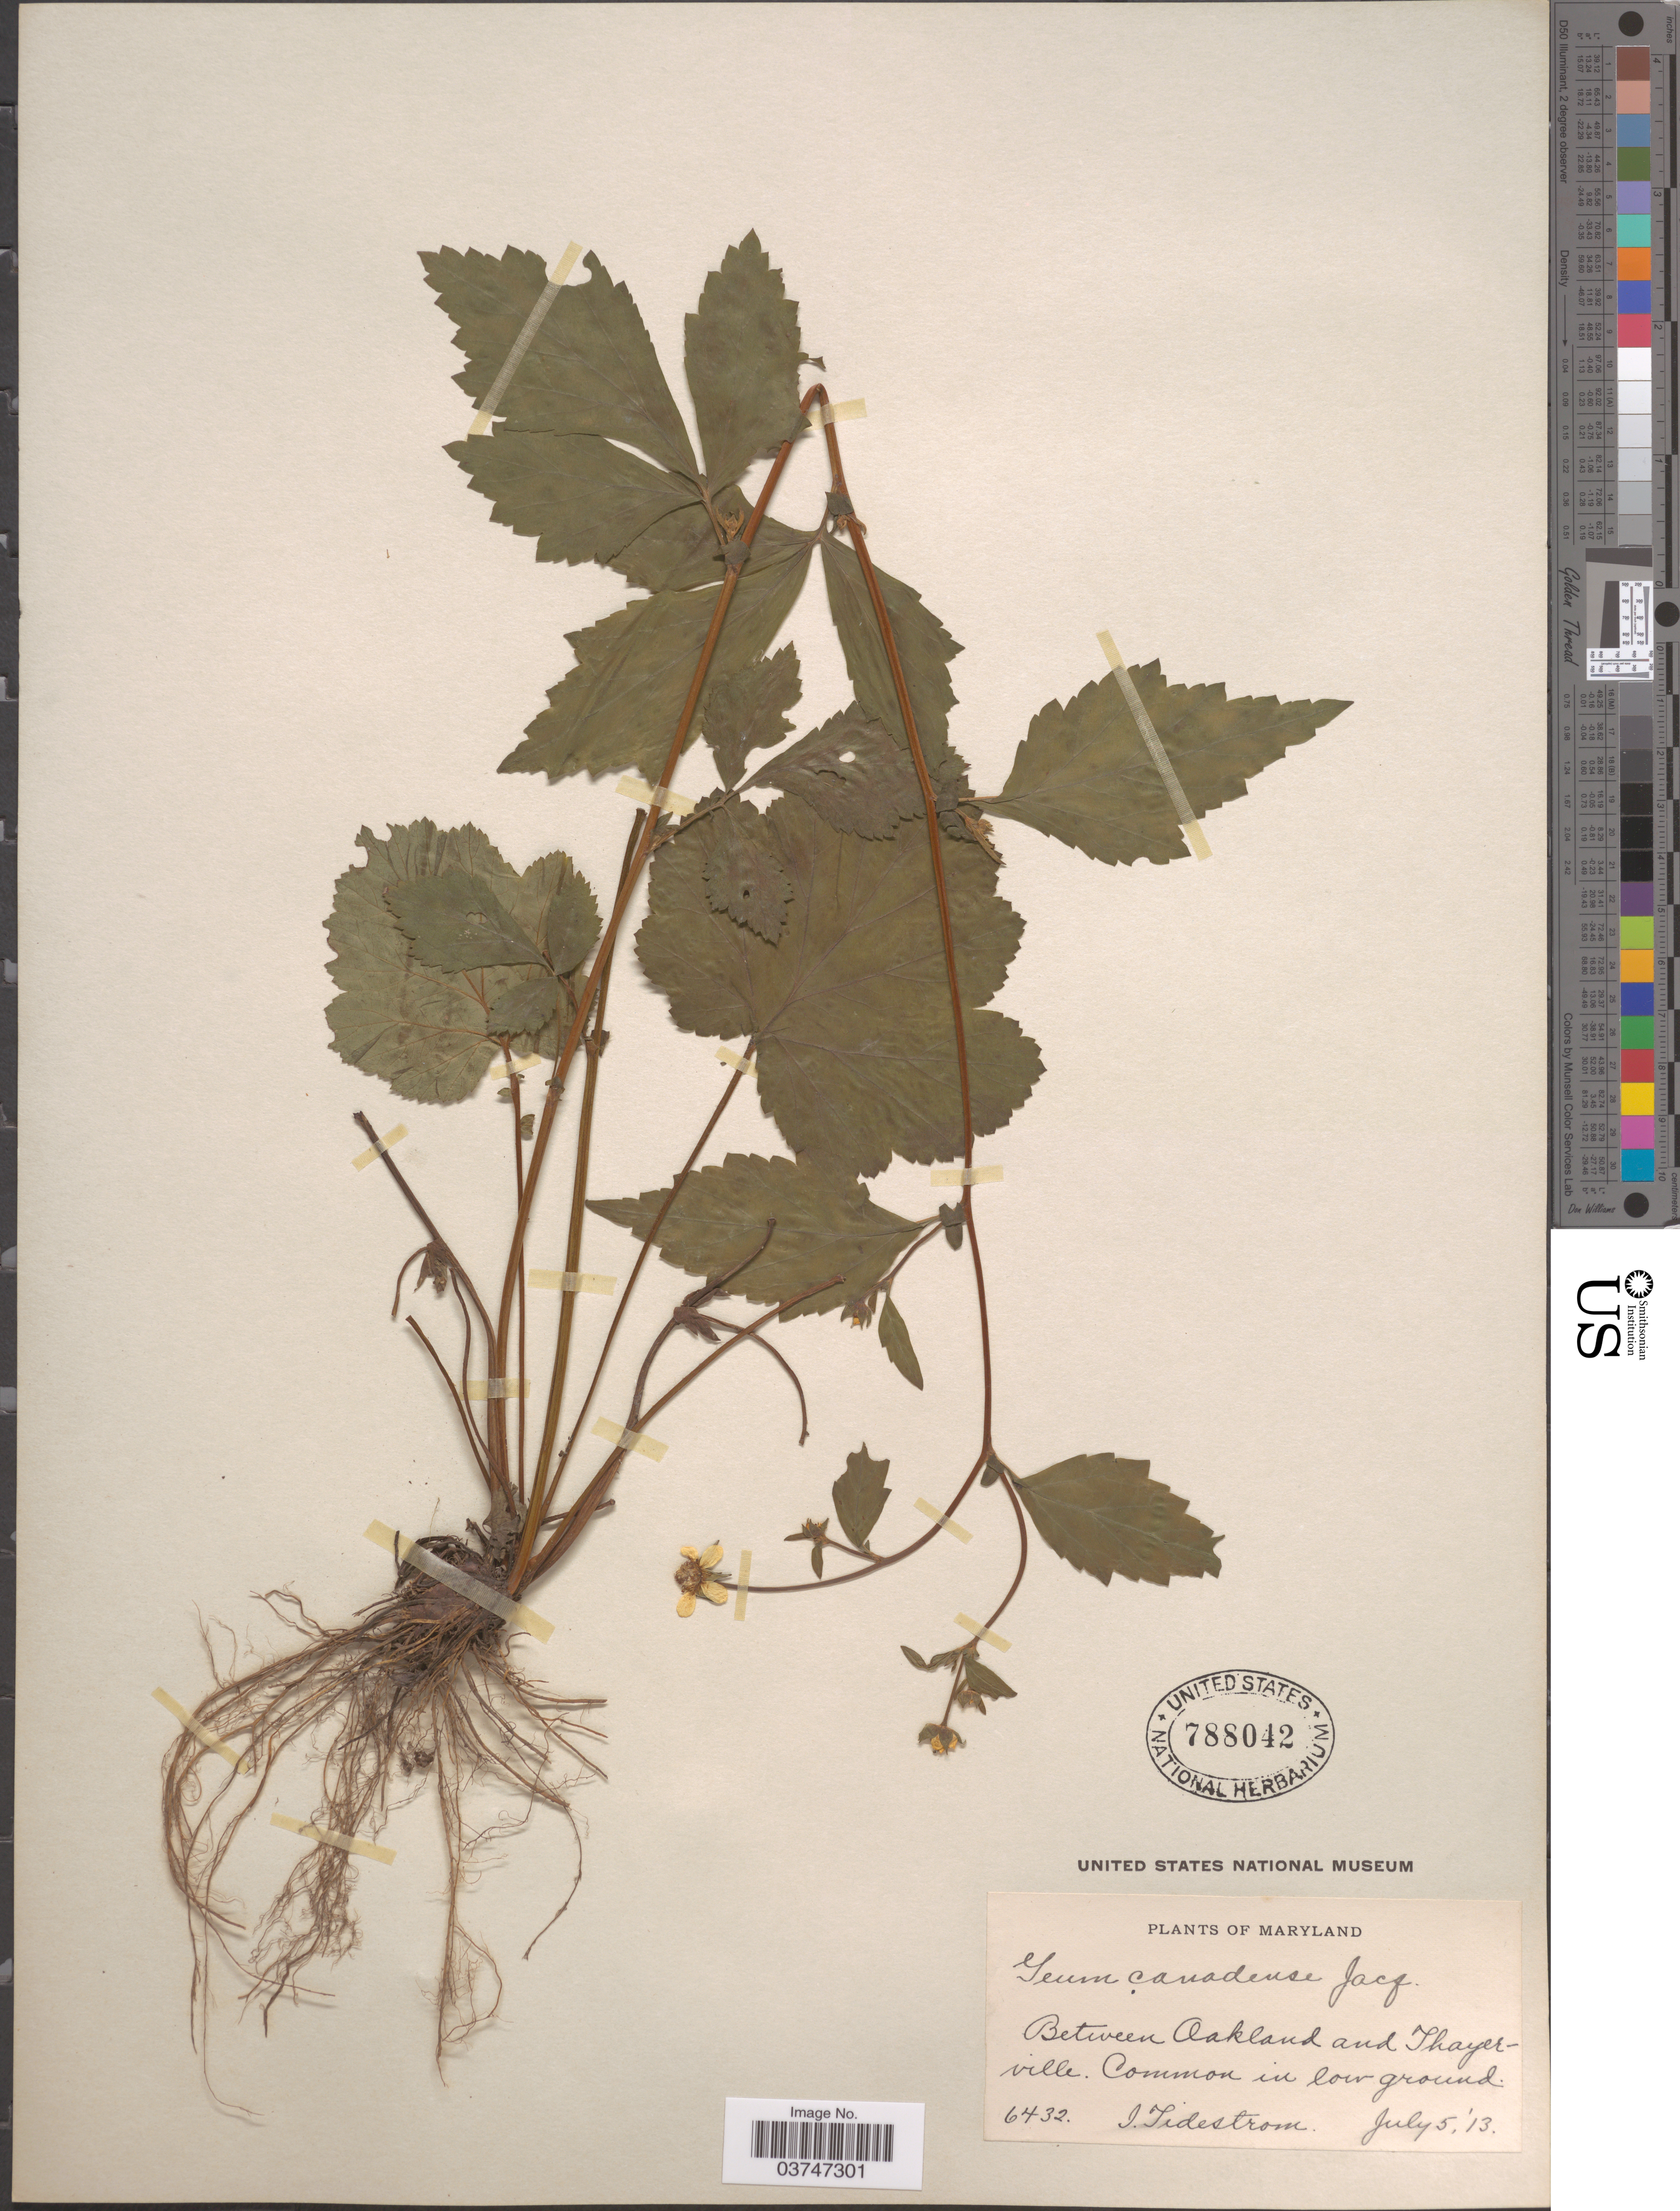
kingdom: Plantae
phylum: Tracheophyta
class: Magnoliopsida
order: Rosales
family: Rosaceae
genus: Geum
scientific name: Geum canadense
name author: Jacq.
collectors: I. F. Tidestrom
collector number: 6432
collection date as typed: Transcribed d/m/y: 5/7/13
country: United States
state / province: Maryland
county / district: Garrett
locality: Between Oakland and Thayerville.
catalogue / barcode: US 788042